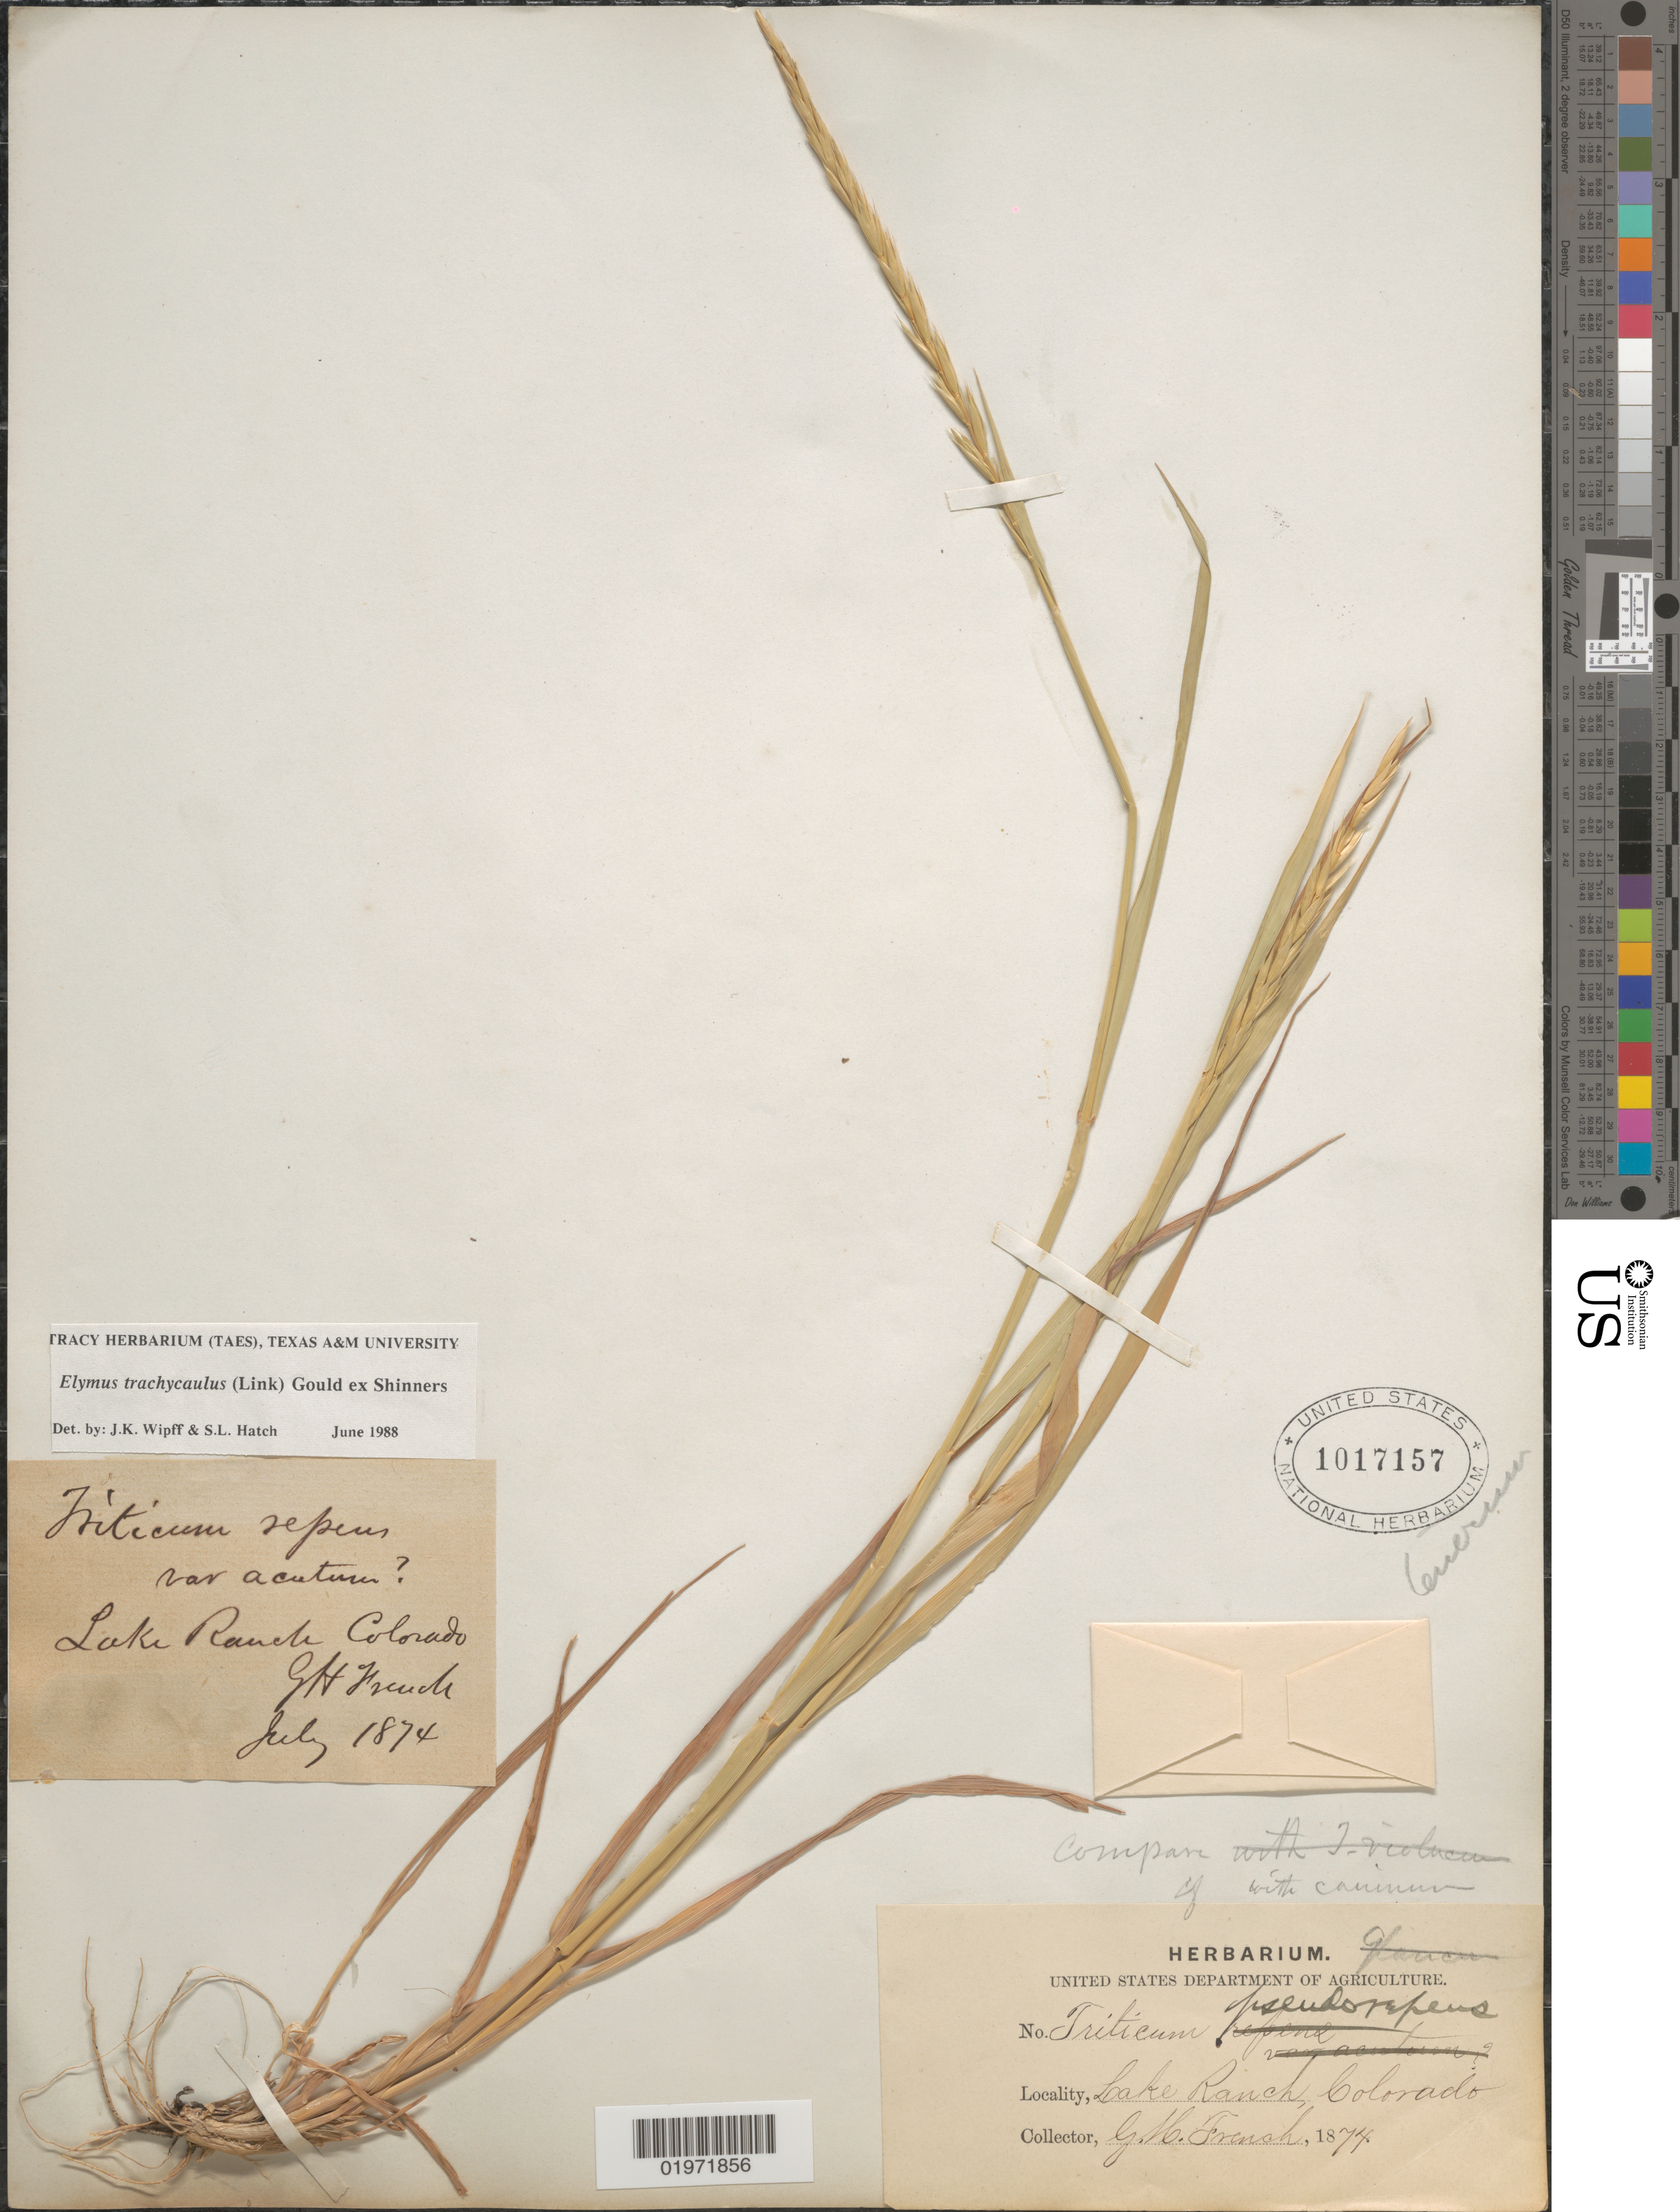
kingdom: Plantae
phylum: Tracheophyta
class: Liliopsida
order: Poales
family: Poaceae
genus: Elymus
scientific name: Elymus trachycaulus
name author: (Link) Gould ex Shinners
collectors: G. H. French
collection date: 1874-07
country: United States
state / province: Colorado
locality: Lake Ranch.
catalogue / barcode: US 1017157